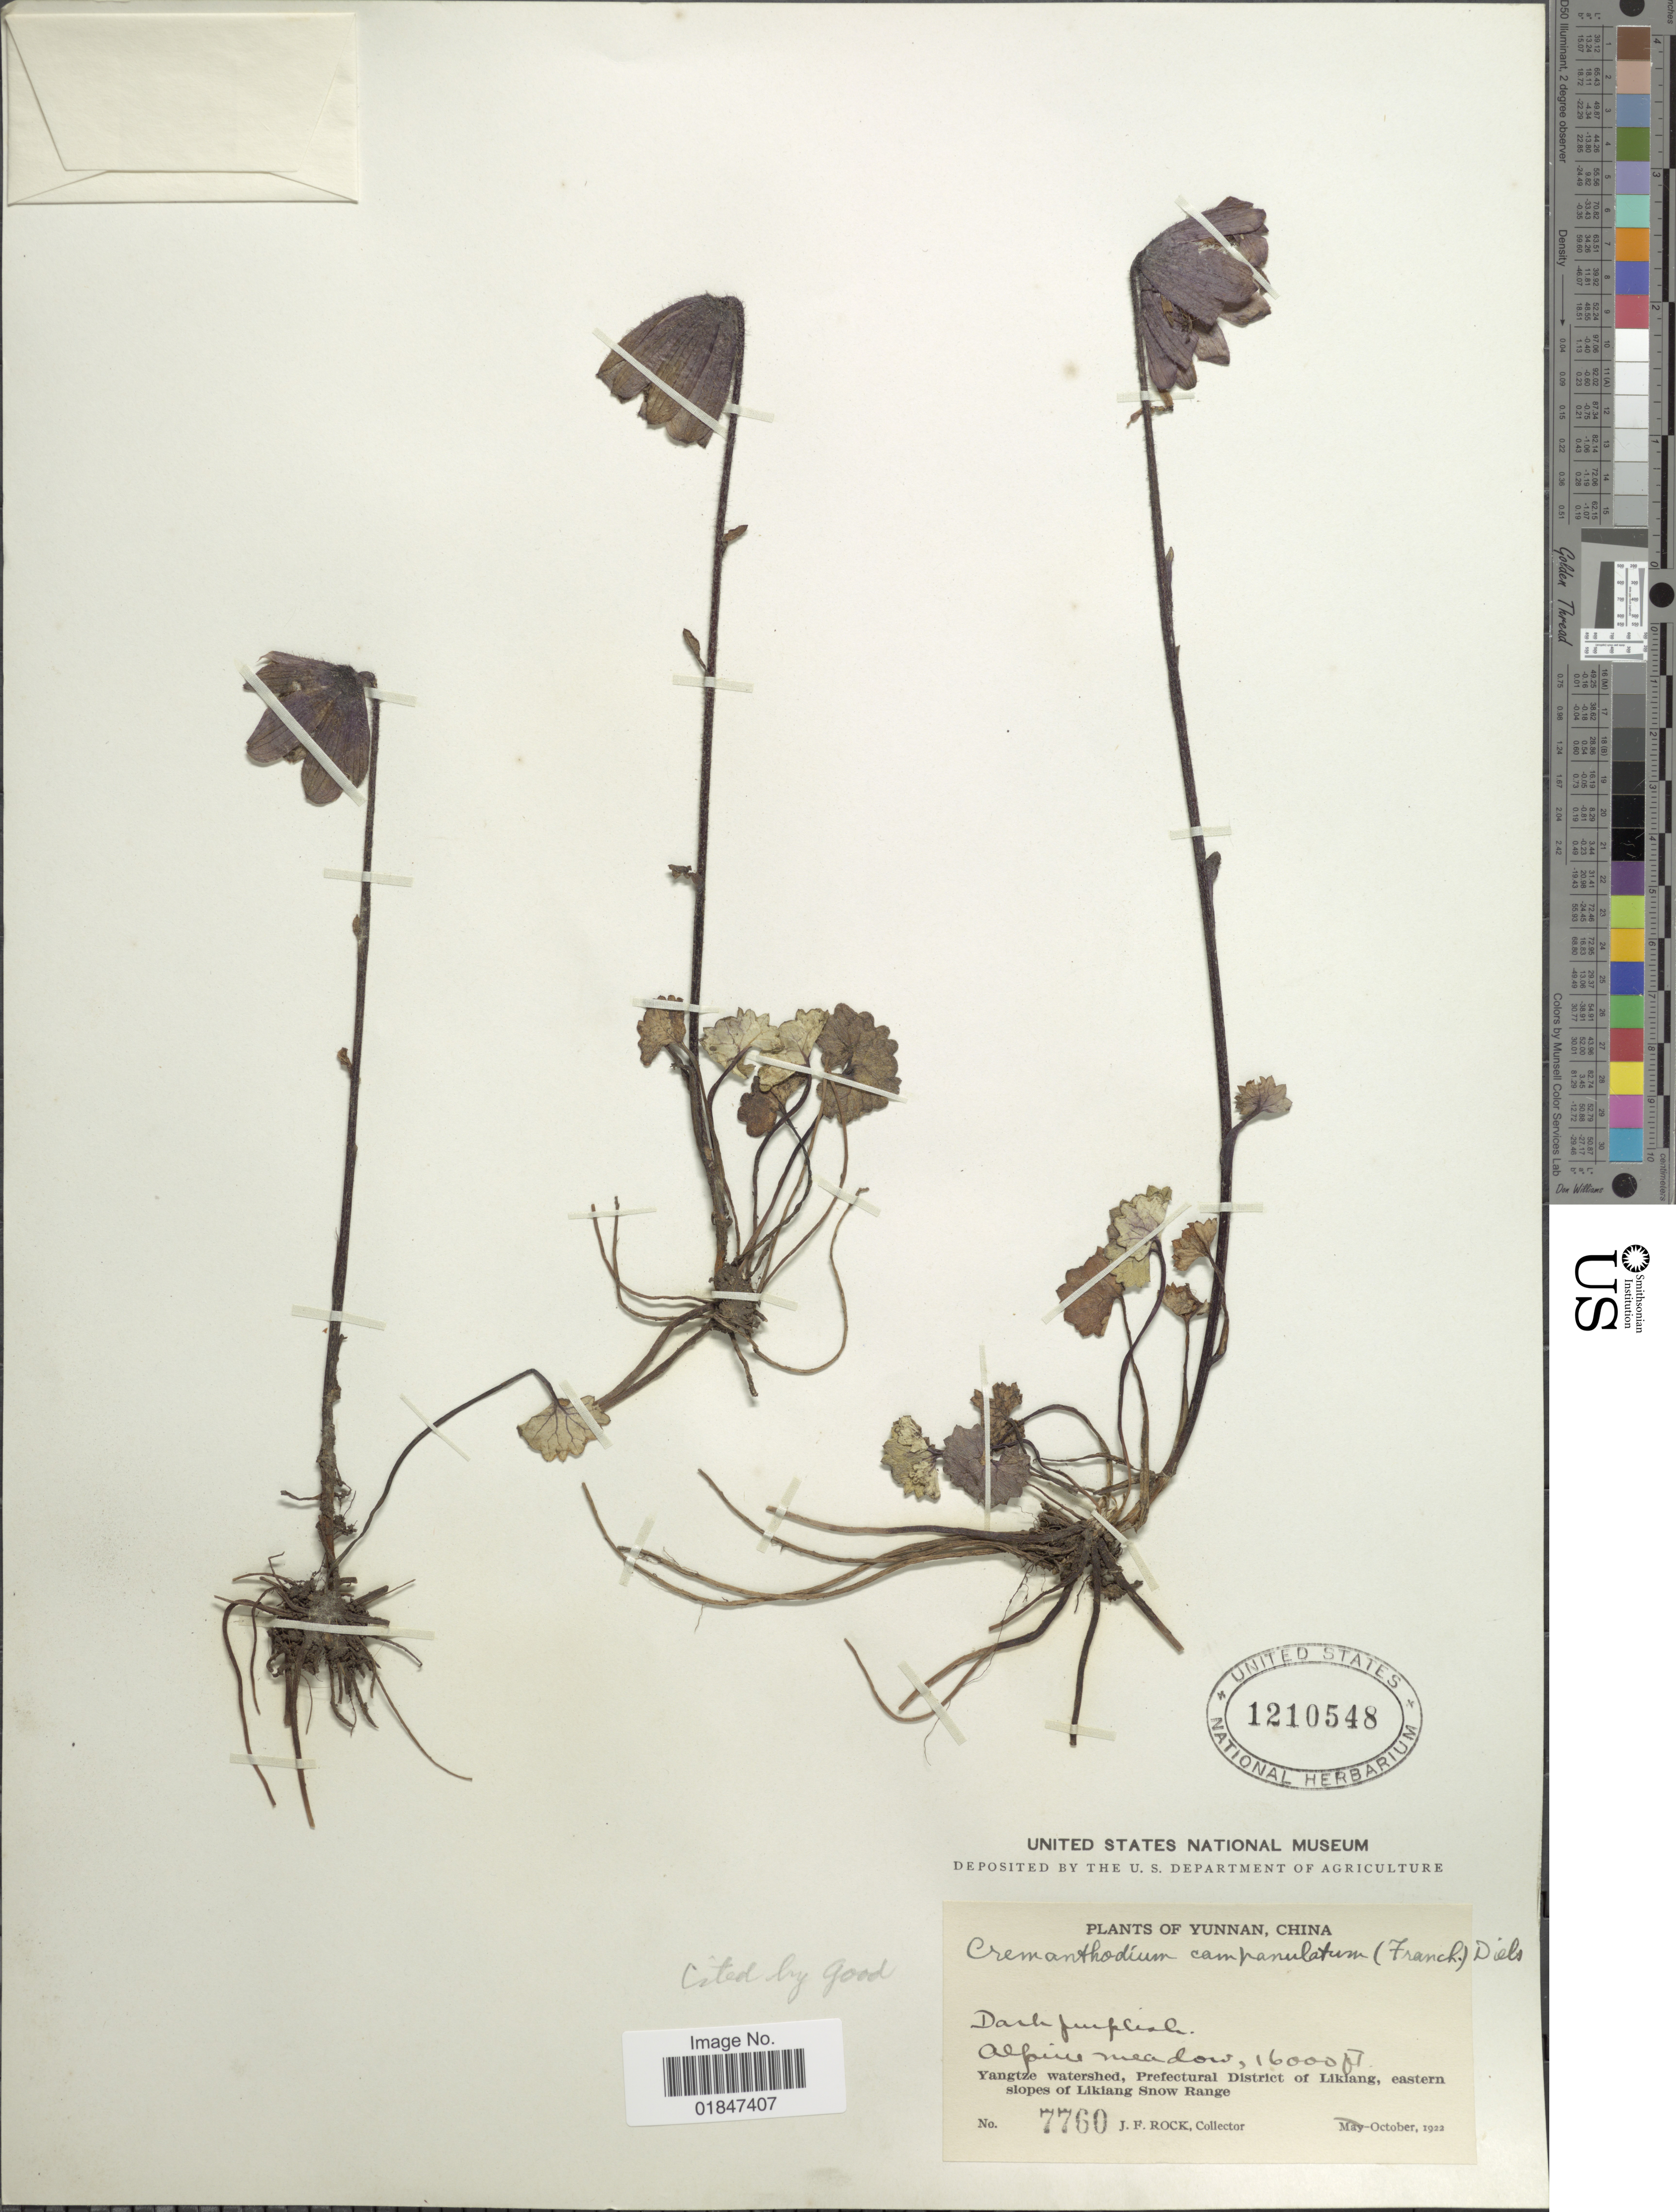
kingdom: Plantae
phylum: Tracheophyta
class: Magnoliopsida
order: Asterales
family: Asteraceae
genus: Cremanthodium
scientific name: Cremanthodium campanulatum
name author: Diels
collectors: J. Rock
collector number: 7760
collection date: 1922-10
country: China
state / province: Yunnan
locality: Yangtze watershed, Prefectural District of Likiang, eastern slopes of Likiang Snow Range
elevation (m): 4877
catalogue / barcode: US 1210548